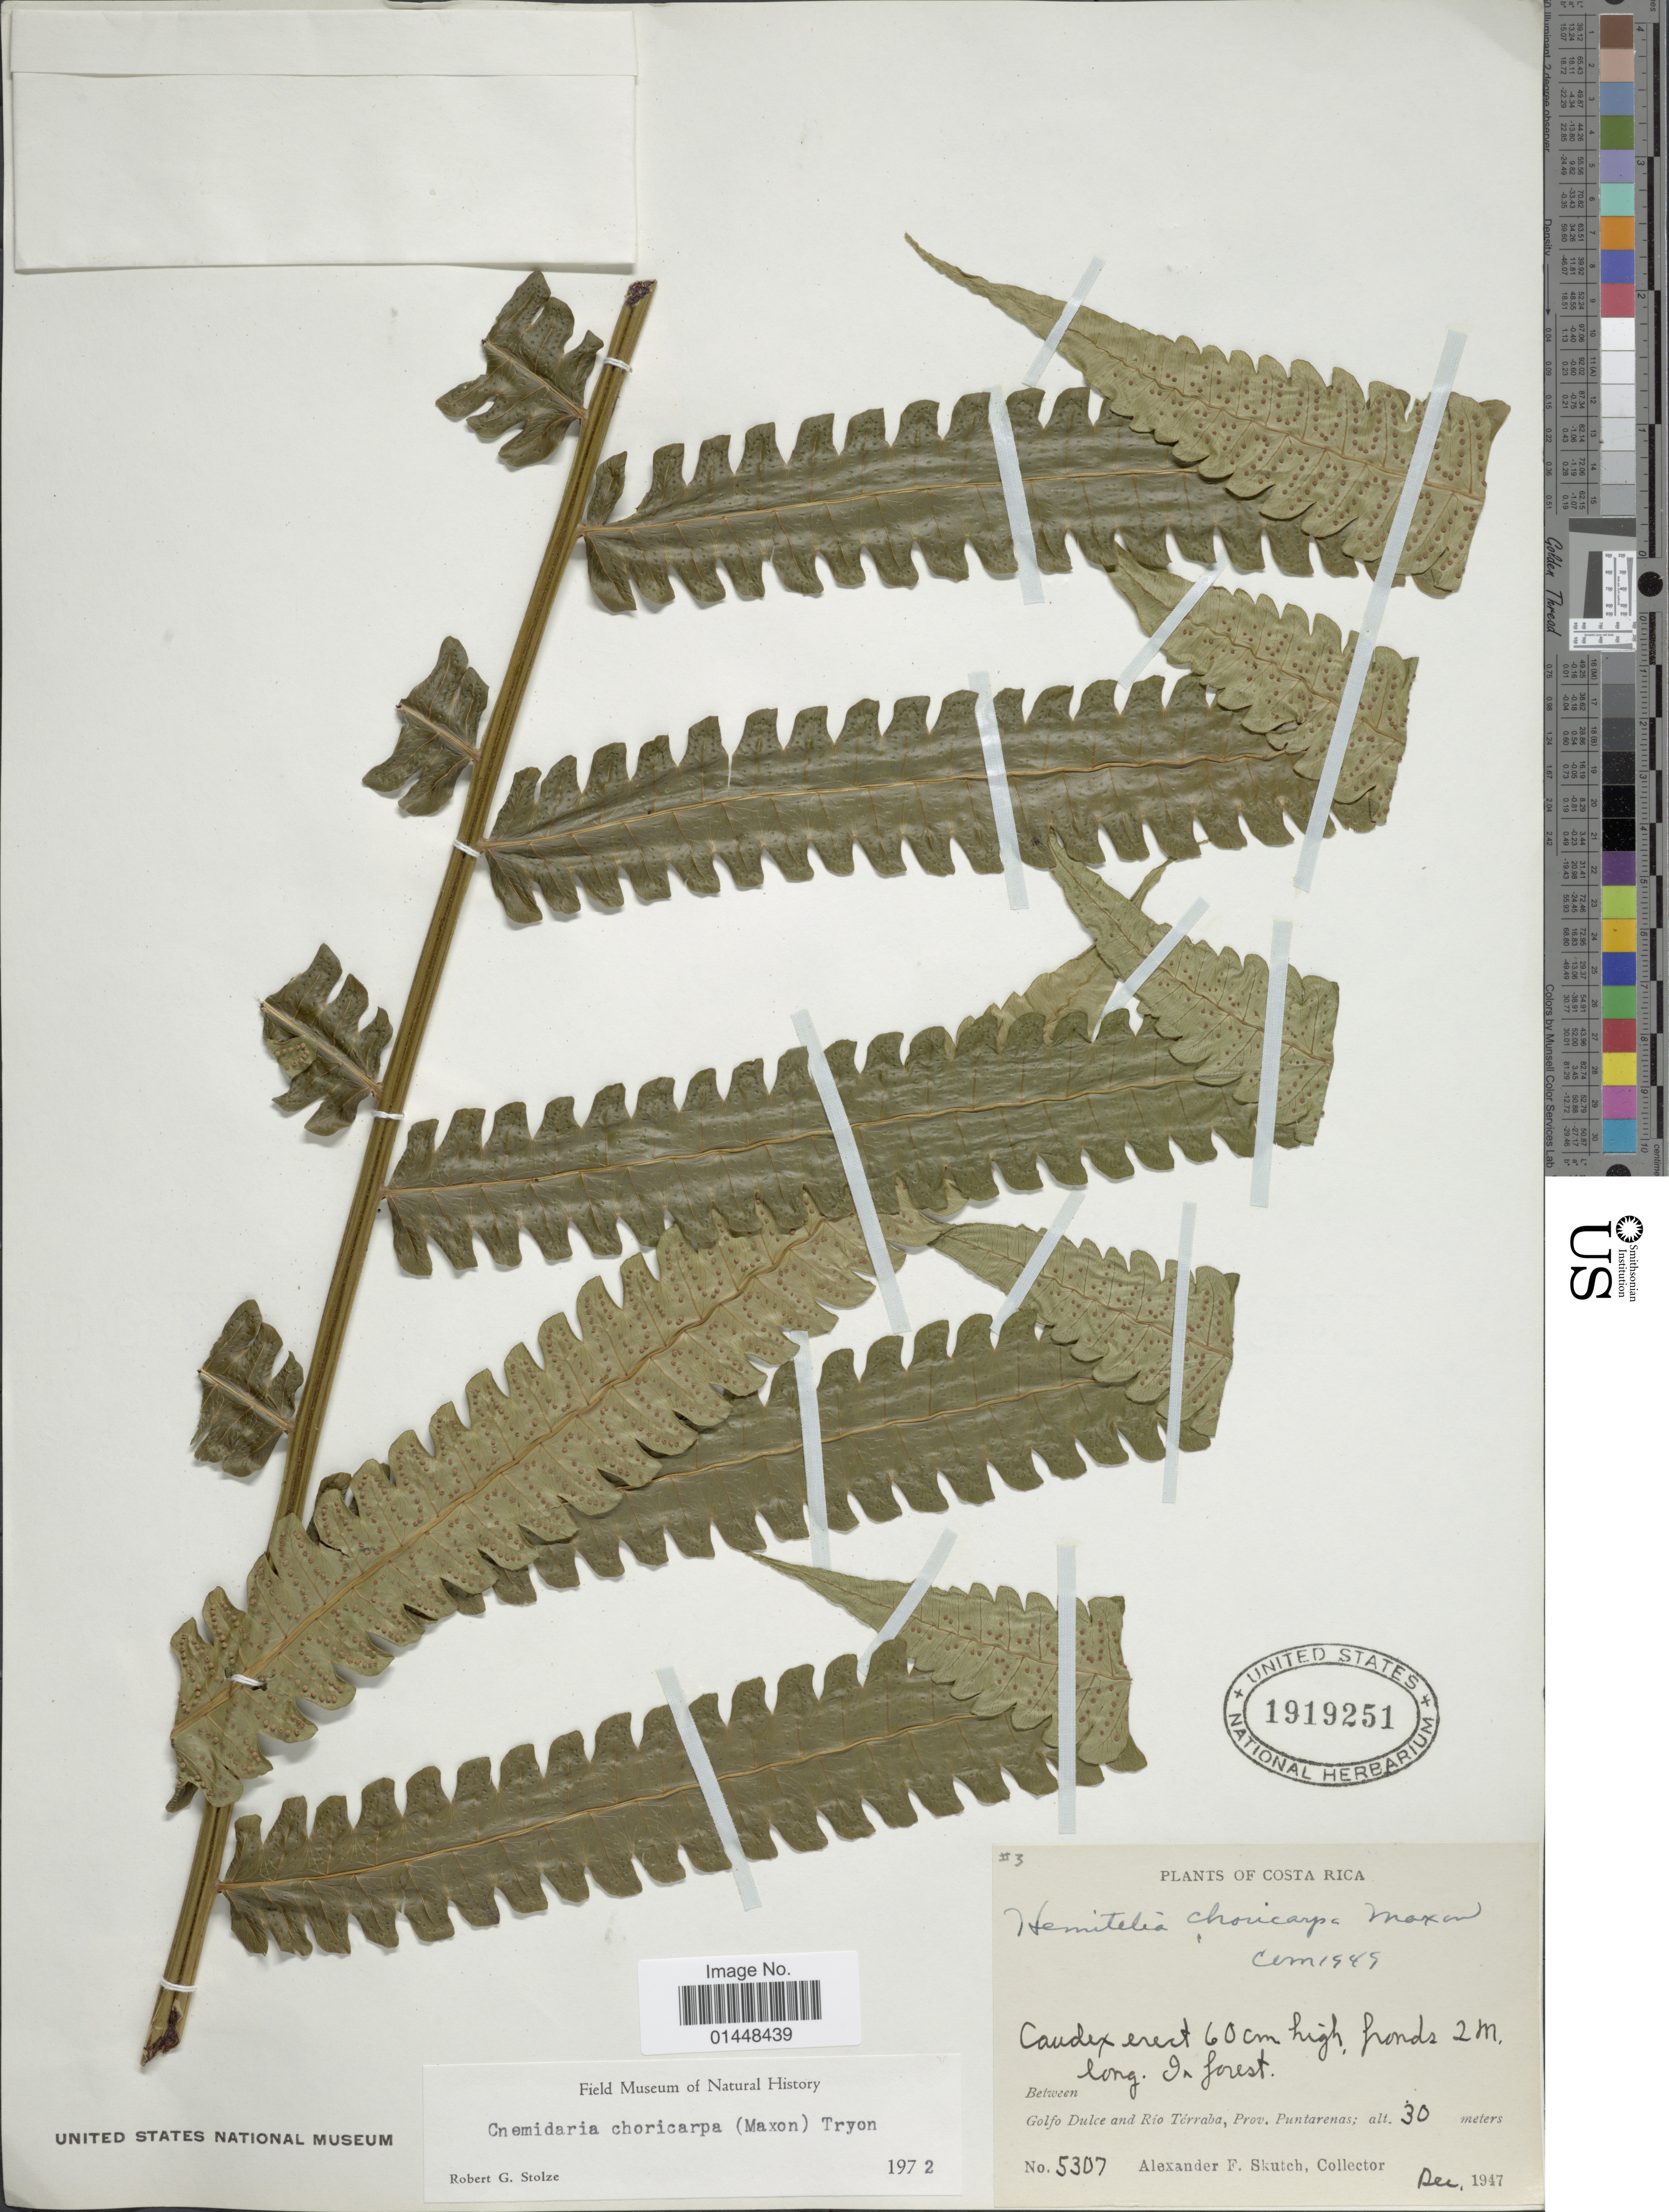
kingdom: Plantae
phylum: Tracheophyta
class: Polypodiopsida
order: Cyatheales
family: Cyatheaceae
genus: Cyathea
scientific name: Cyathea choricarpa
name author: (Maxon) Domin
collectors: A. F. Skutch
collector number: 5307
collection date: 1947-12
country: Costa Rica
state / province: Puntarenas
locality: Between Golfo Dulce and Rio Terraba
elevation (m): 30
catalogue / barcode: US 1919251